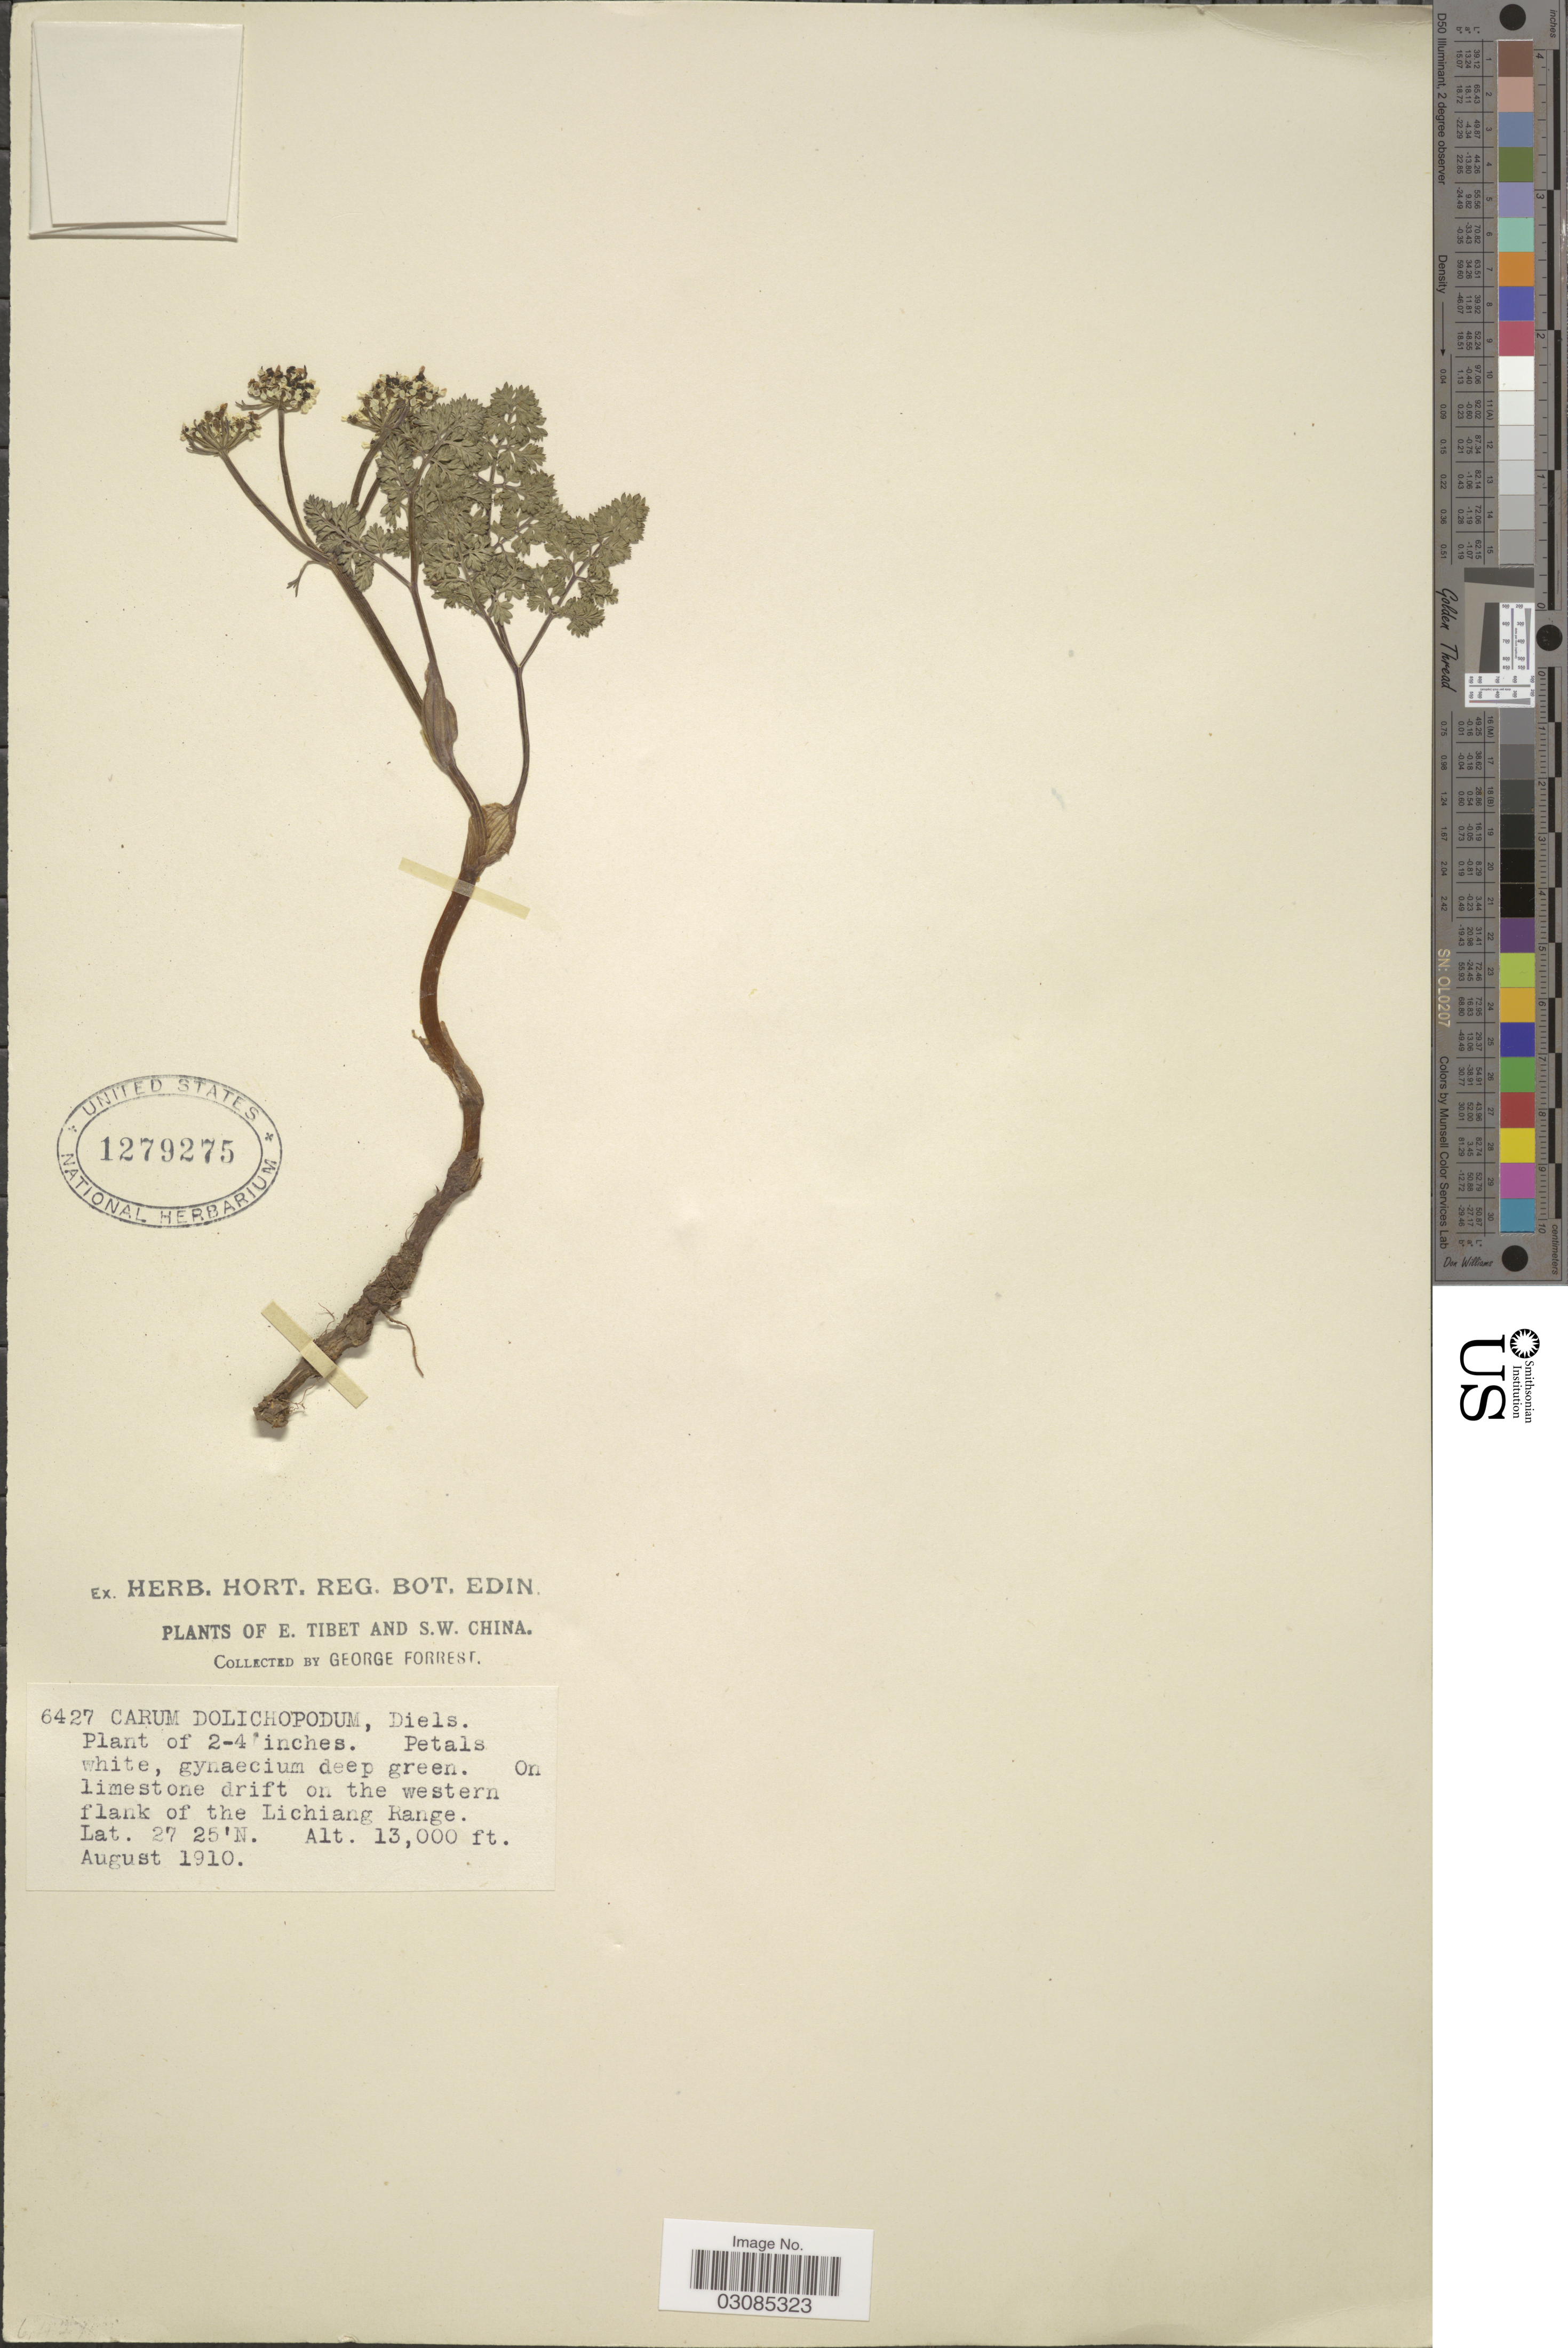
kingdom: Plantae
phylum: Tracheophyta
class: Magnoliopsida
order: Apiales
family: Apiaceae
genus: Carum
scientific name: Carum dolichopodum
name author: Diels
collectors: G. Forrest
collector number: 6427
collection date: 1910-08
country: China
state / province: Xizang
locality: E. Tibet and S.W. China. On limestone drift on the western flank of the Lichiang Range.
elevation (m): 3962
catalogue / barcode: US 1279275